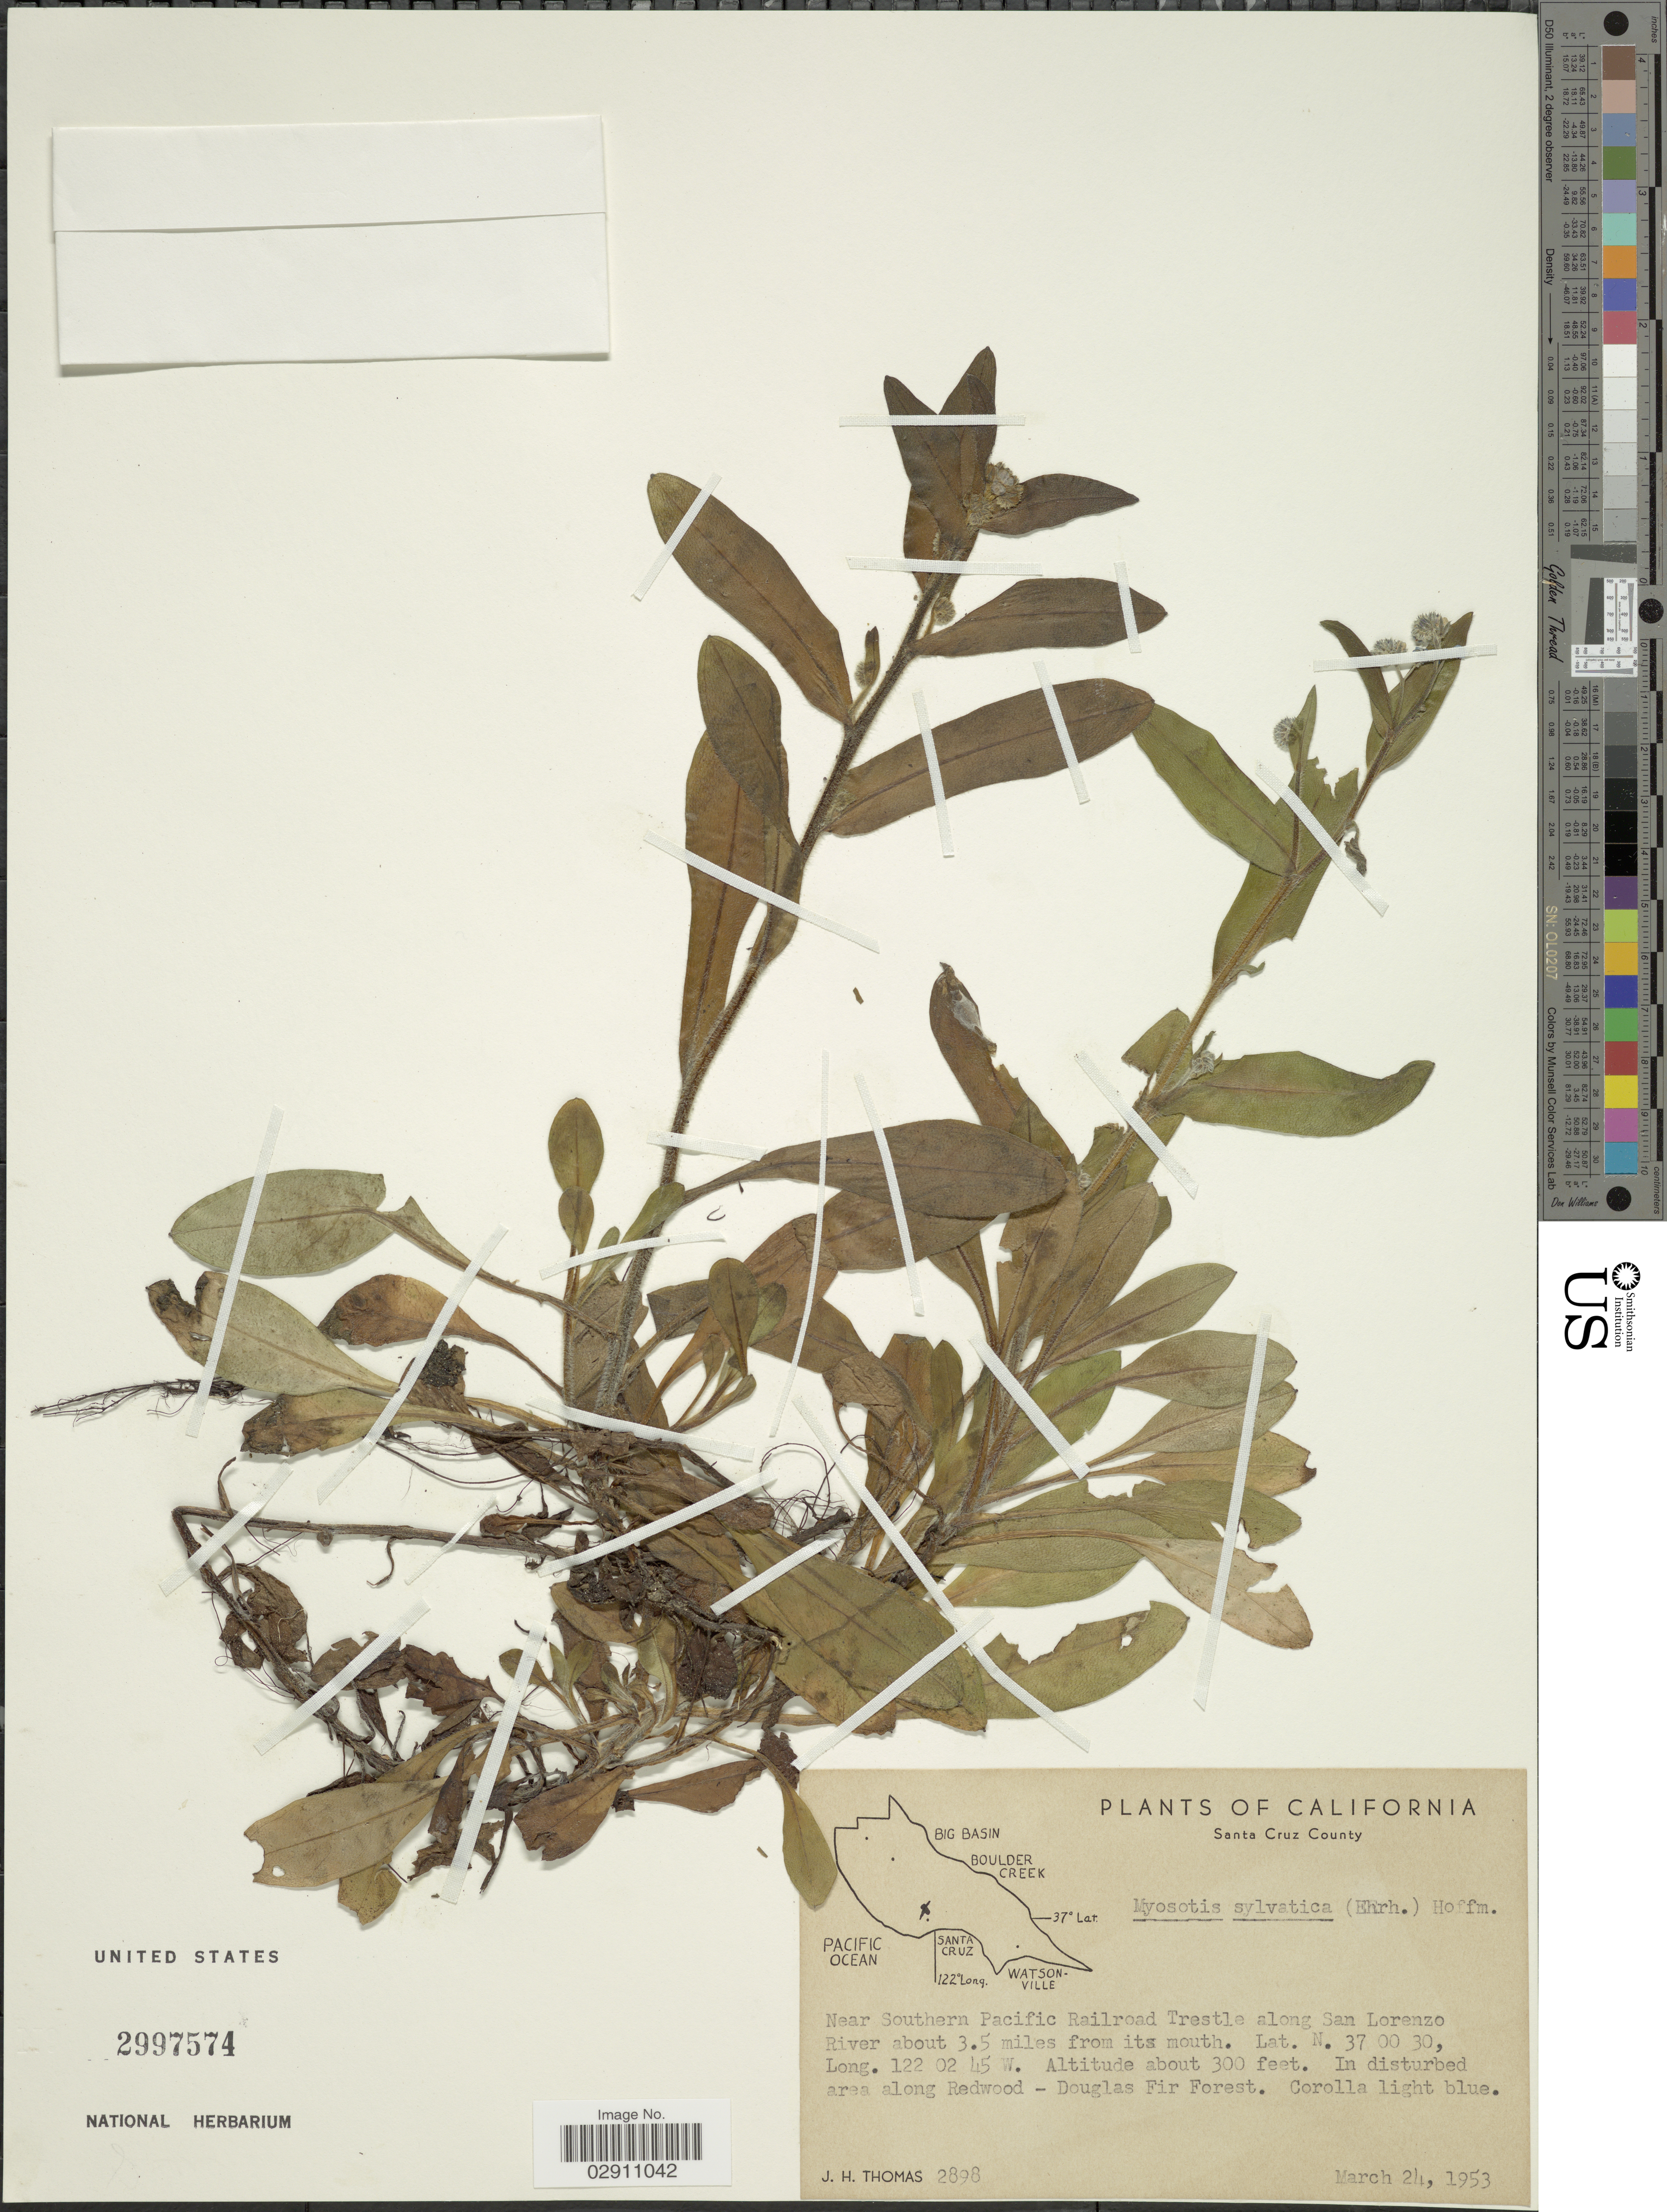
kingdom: Plantae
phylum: Tracheophyta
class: Magnoliopsida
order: Boraginales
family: Boraginaceae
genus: Myosotis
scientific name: Myosotis sylvatica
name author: Ehrh. ex Hoffm.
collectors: J. H. Thomas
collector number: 2898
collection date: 1953-03-24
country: United States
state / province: California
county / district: Santa Cruz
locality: Santa Cruz County. Near Southern Pacific Railroad Trestle along San Lorenzo River about 3.5 miles from its mouth. In disturbed area along Redwood- Douglas Fir Forest.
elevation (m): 91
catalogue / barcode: US 2997574